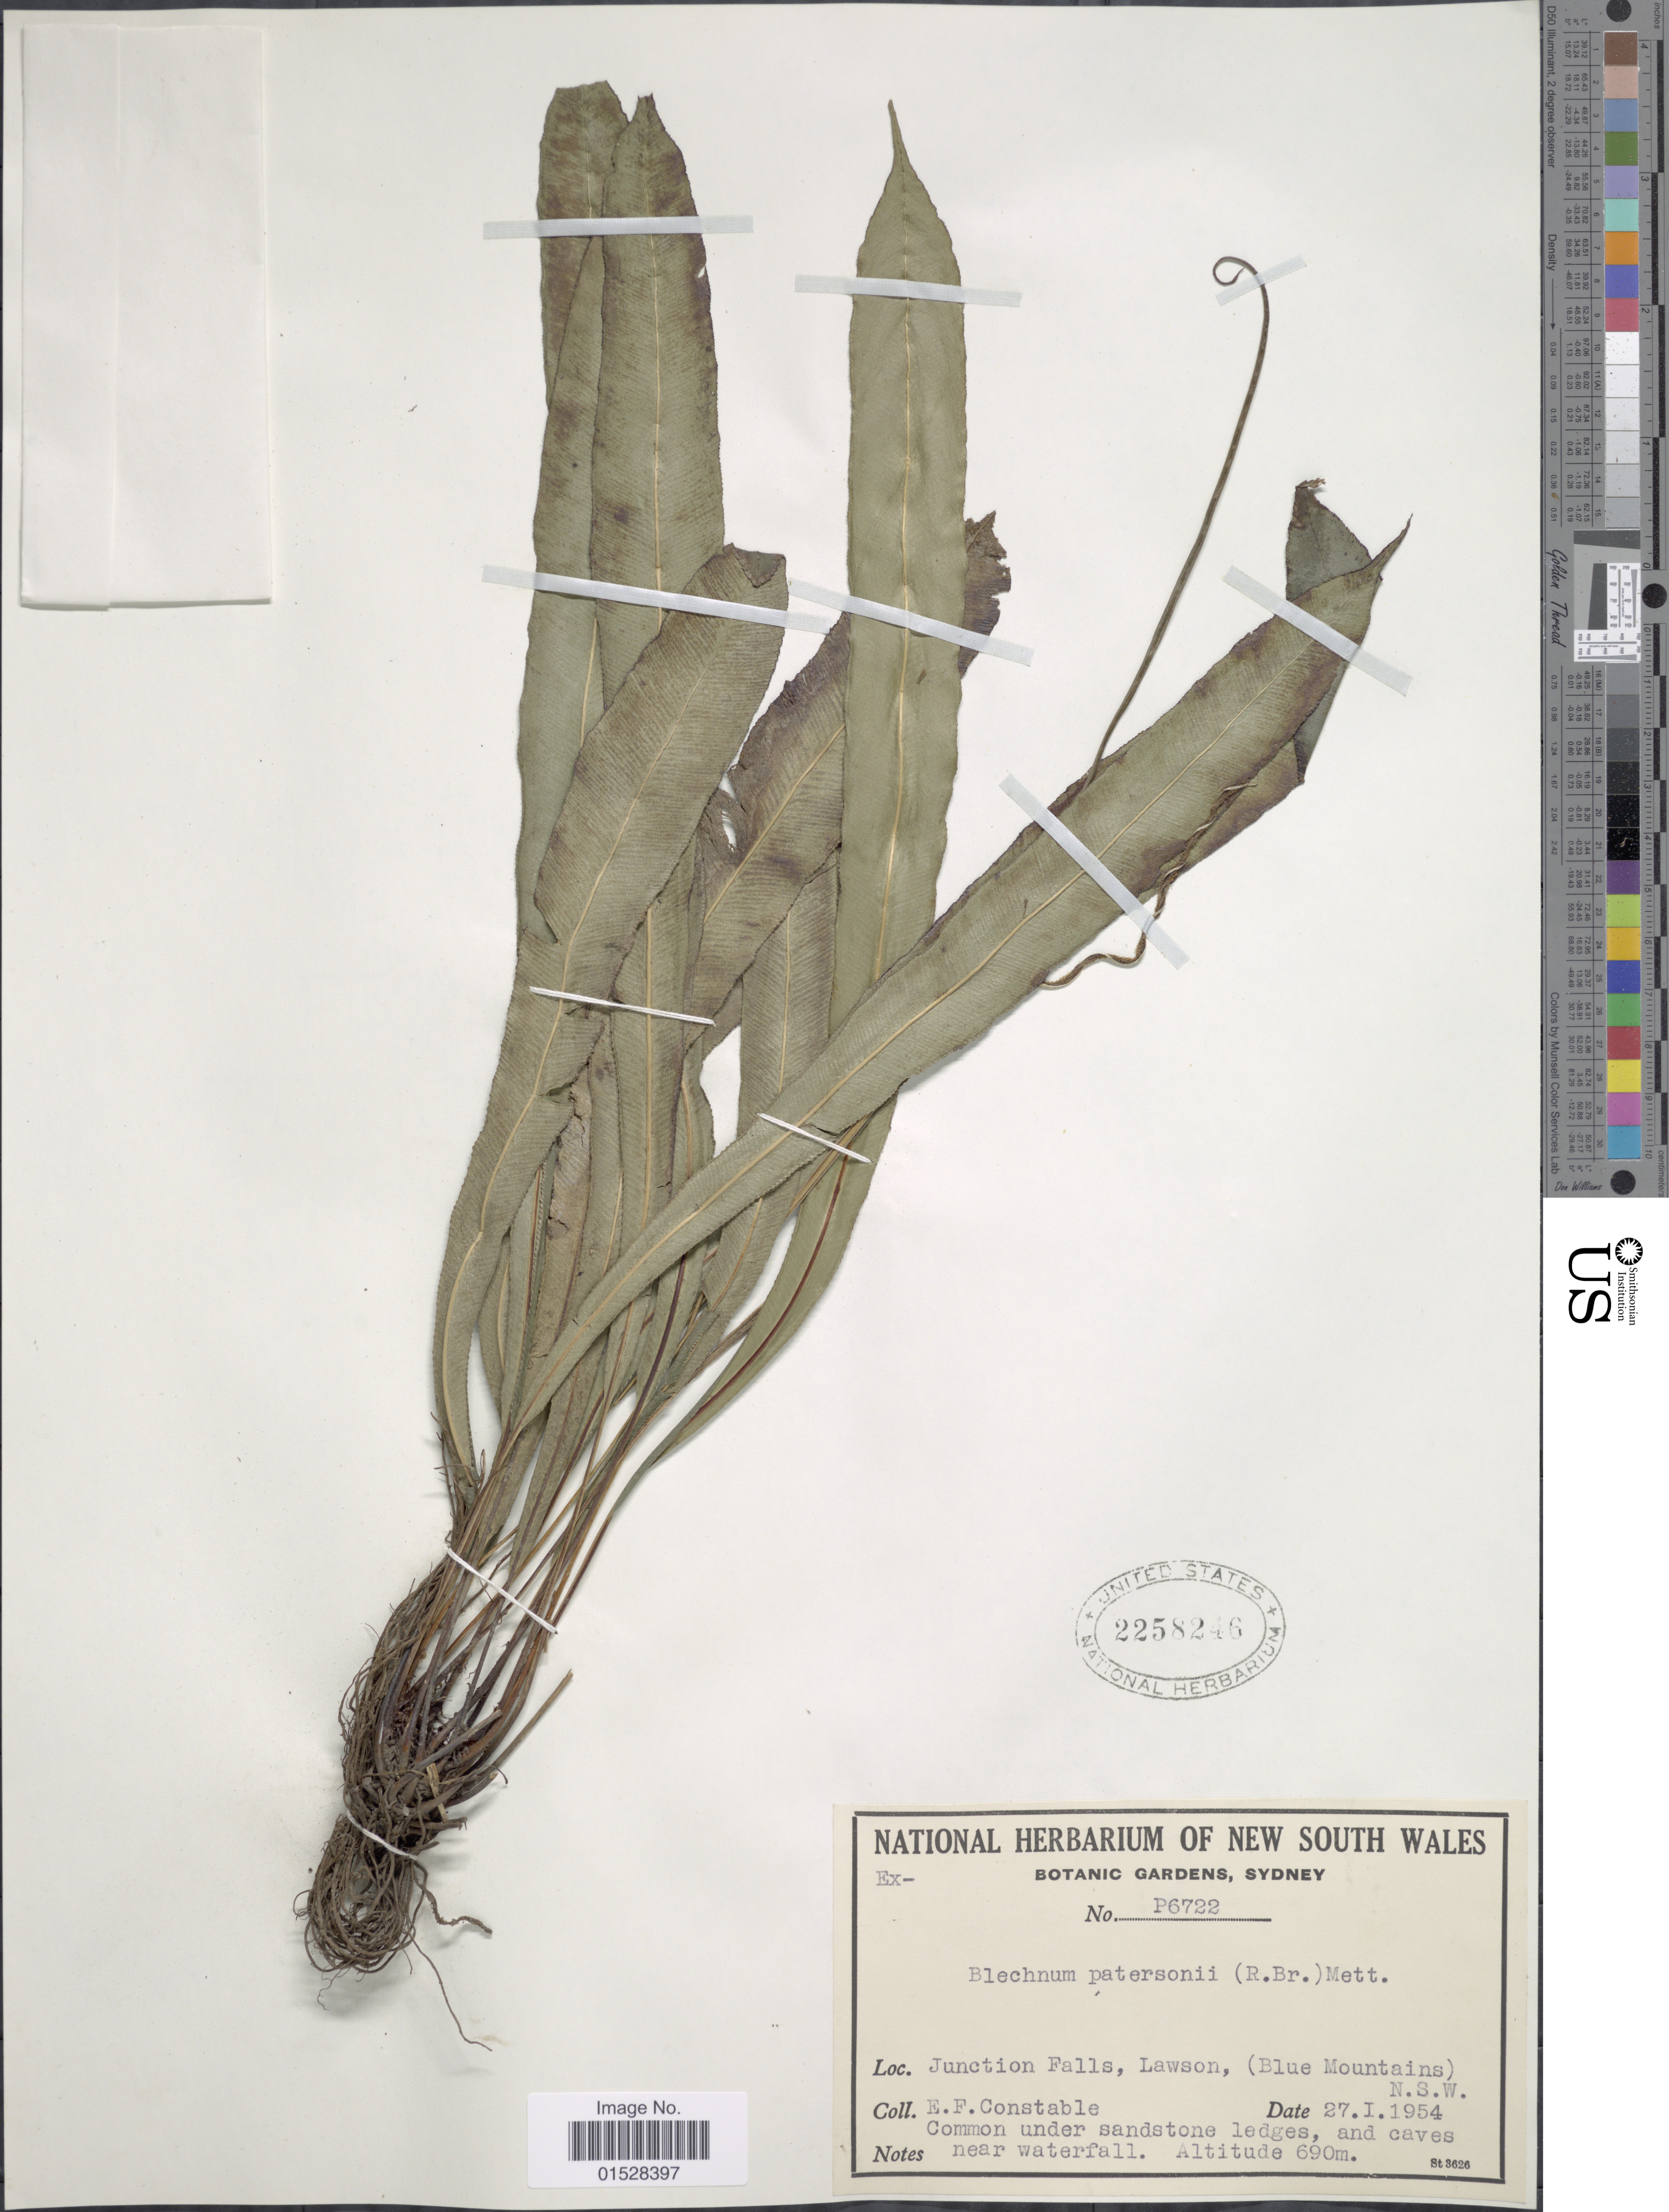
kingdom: Plantae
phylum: Tracheophyta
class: Polypodiopsida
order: Polypodiales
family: Blechnaceae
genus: Blechnum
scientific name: Blechnum patersonii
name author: (R. Br.) Mett.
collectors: E. F. Constable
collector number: P6722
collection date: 1954-01-27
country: Australia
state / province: New South Wales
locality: Junction Falls, Lawson, (Blue Mountains).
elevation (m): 690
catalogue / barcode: US 2258246